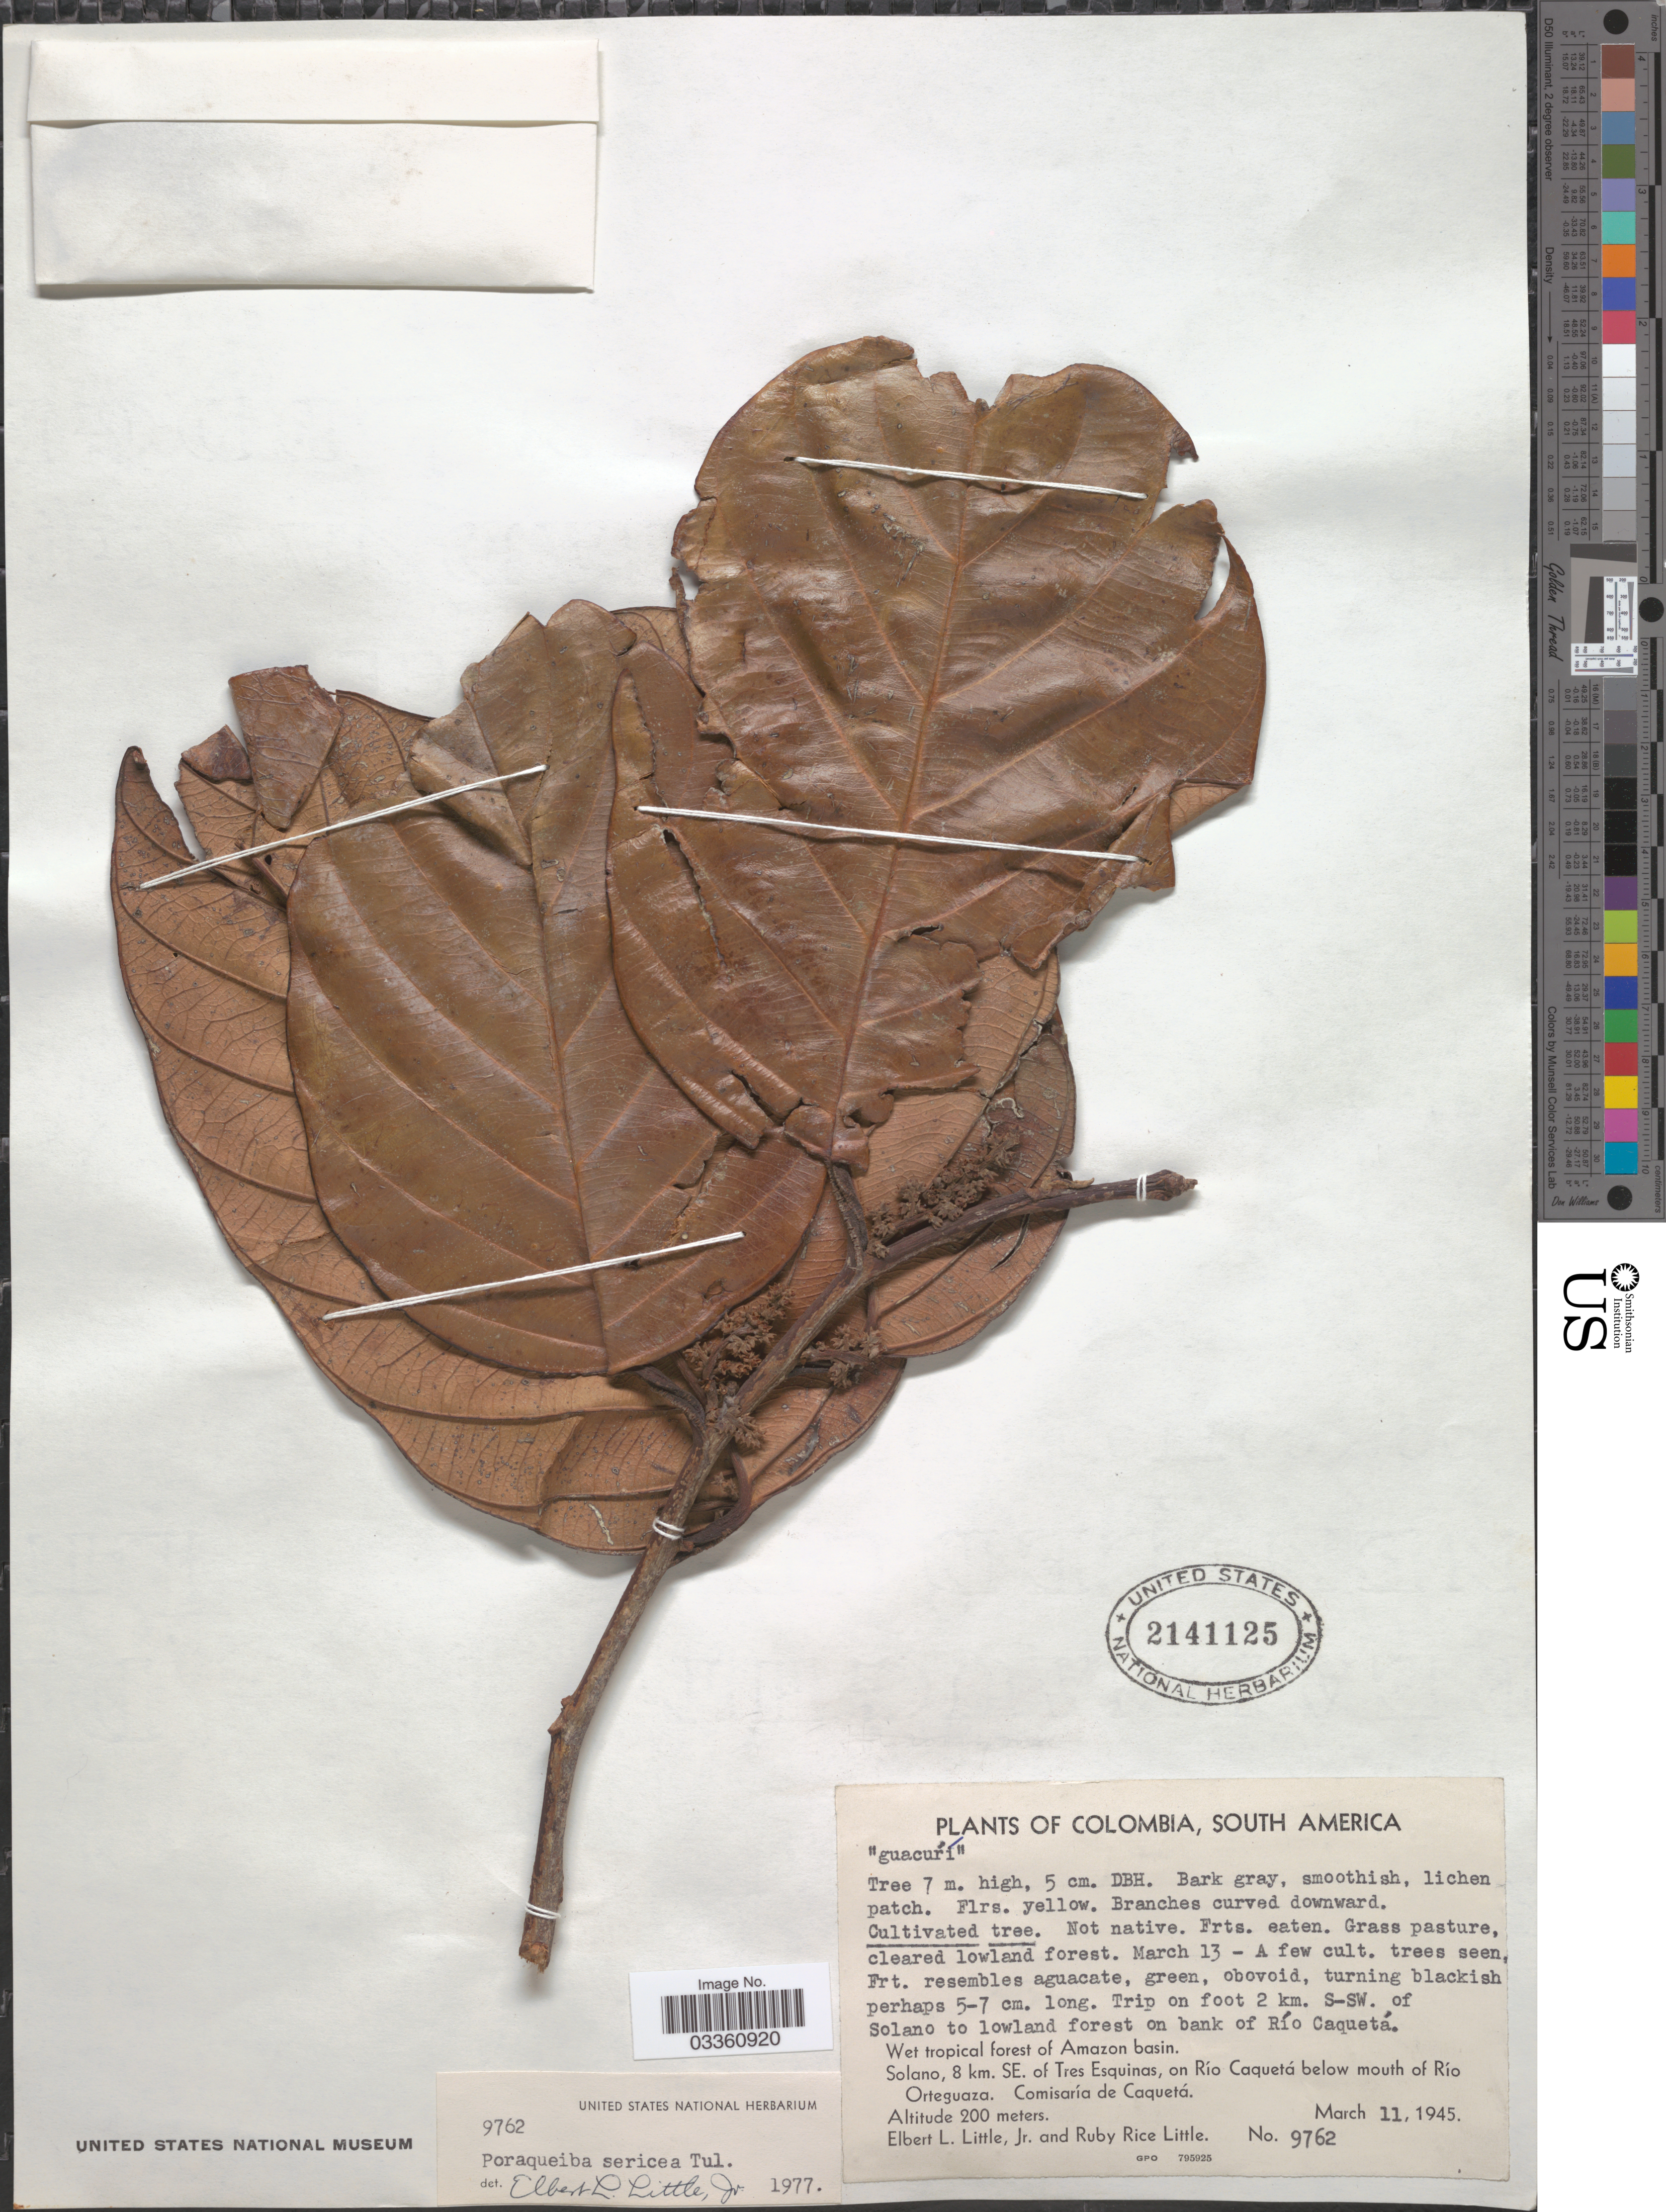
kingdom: Plantae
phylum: Tracheophyta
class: Magnoliopsida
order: Metteniusales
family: Metteniusaceae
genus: Poraqueiba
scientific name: Poraqueiba sericea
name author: Tul.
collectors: E. L. Little & R. R. Little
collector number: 9762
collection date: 1945-03-11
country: Colombia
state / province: Caquetá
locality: Trip on foot 2 km. S-SW. of Solano to lowland forest on bank of Río Caquetá. Wet tropical forest of Amazon basin. Solano, 8 km. SE. of Tres Esquinas, on Río Caquetá below mouth of Río Orteguaza. Comisaría de Caquetá.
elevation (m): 200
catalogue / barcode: US 2141125